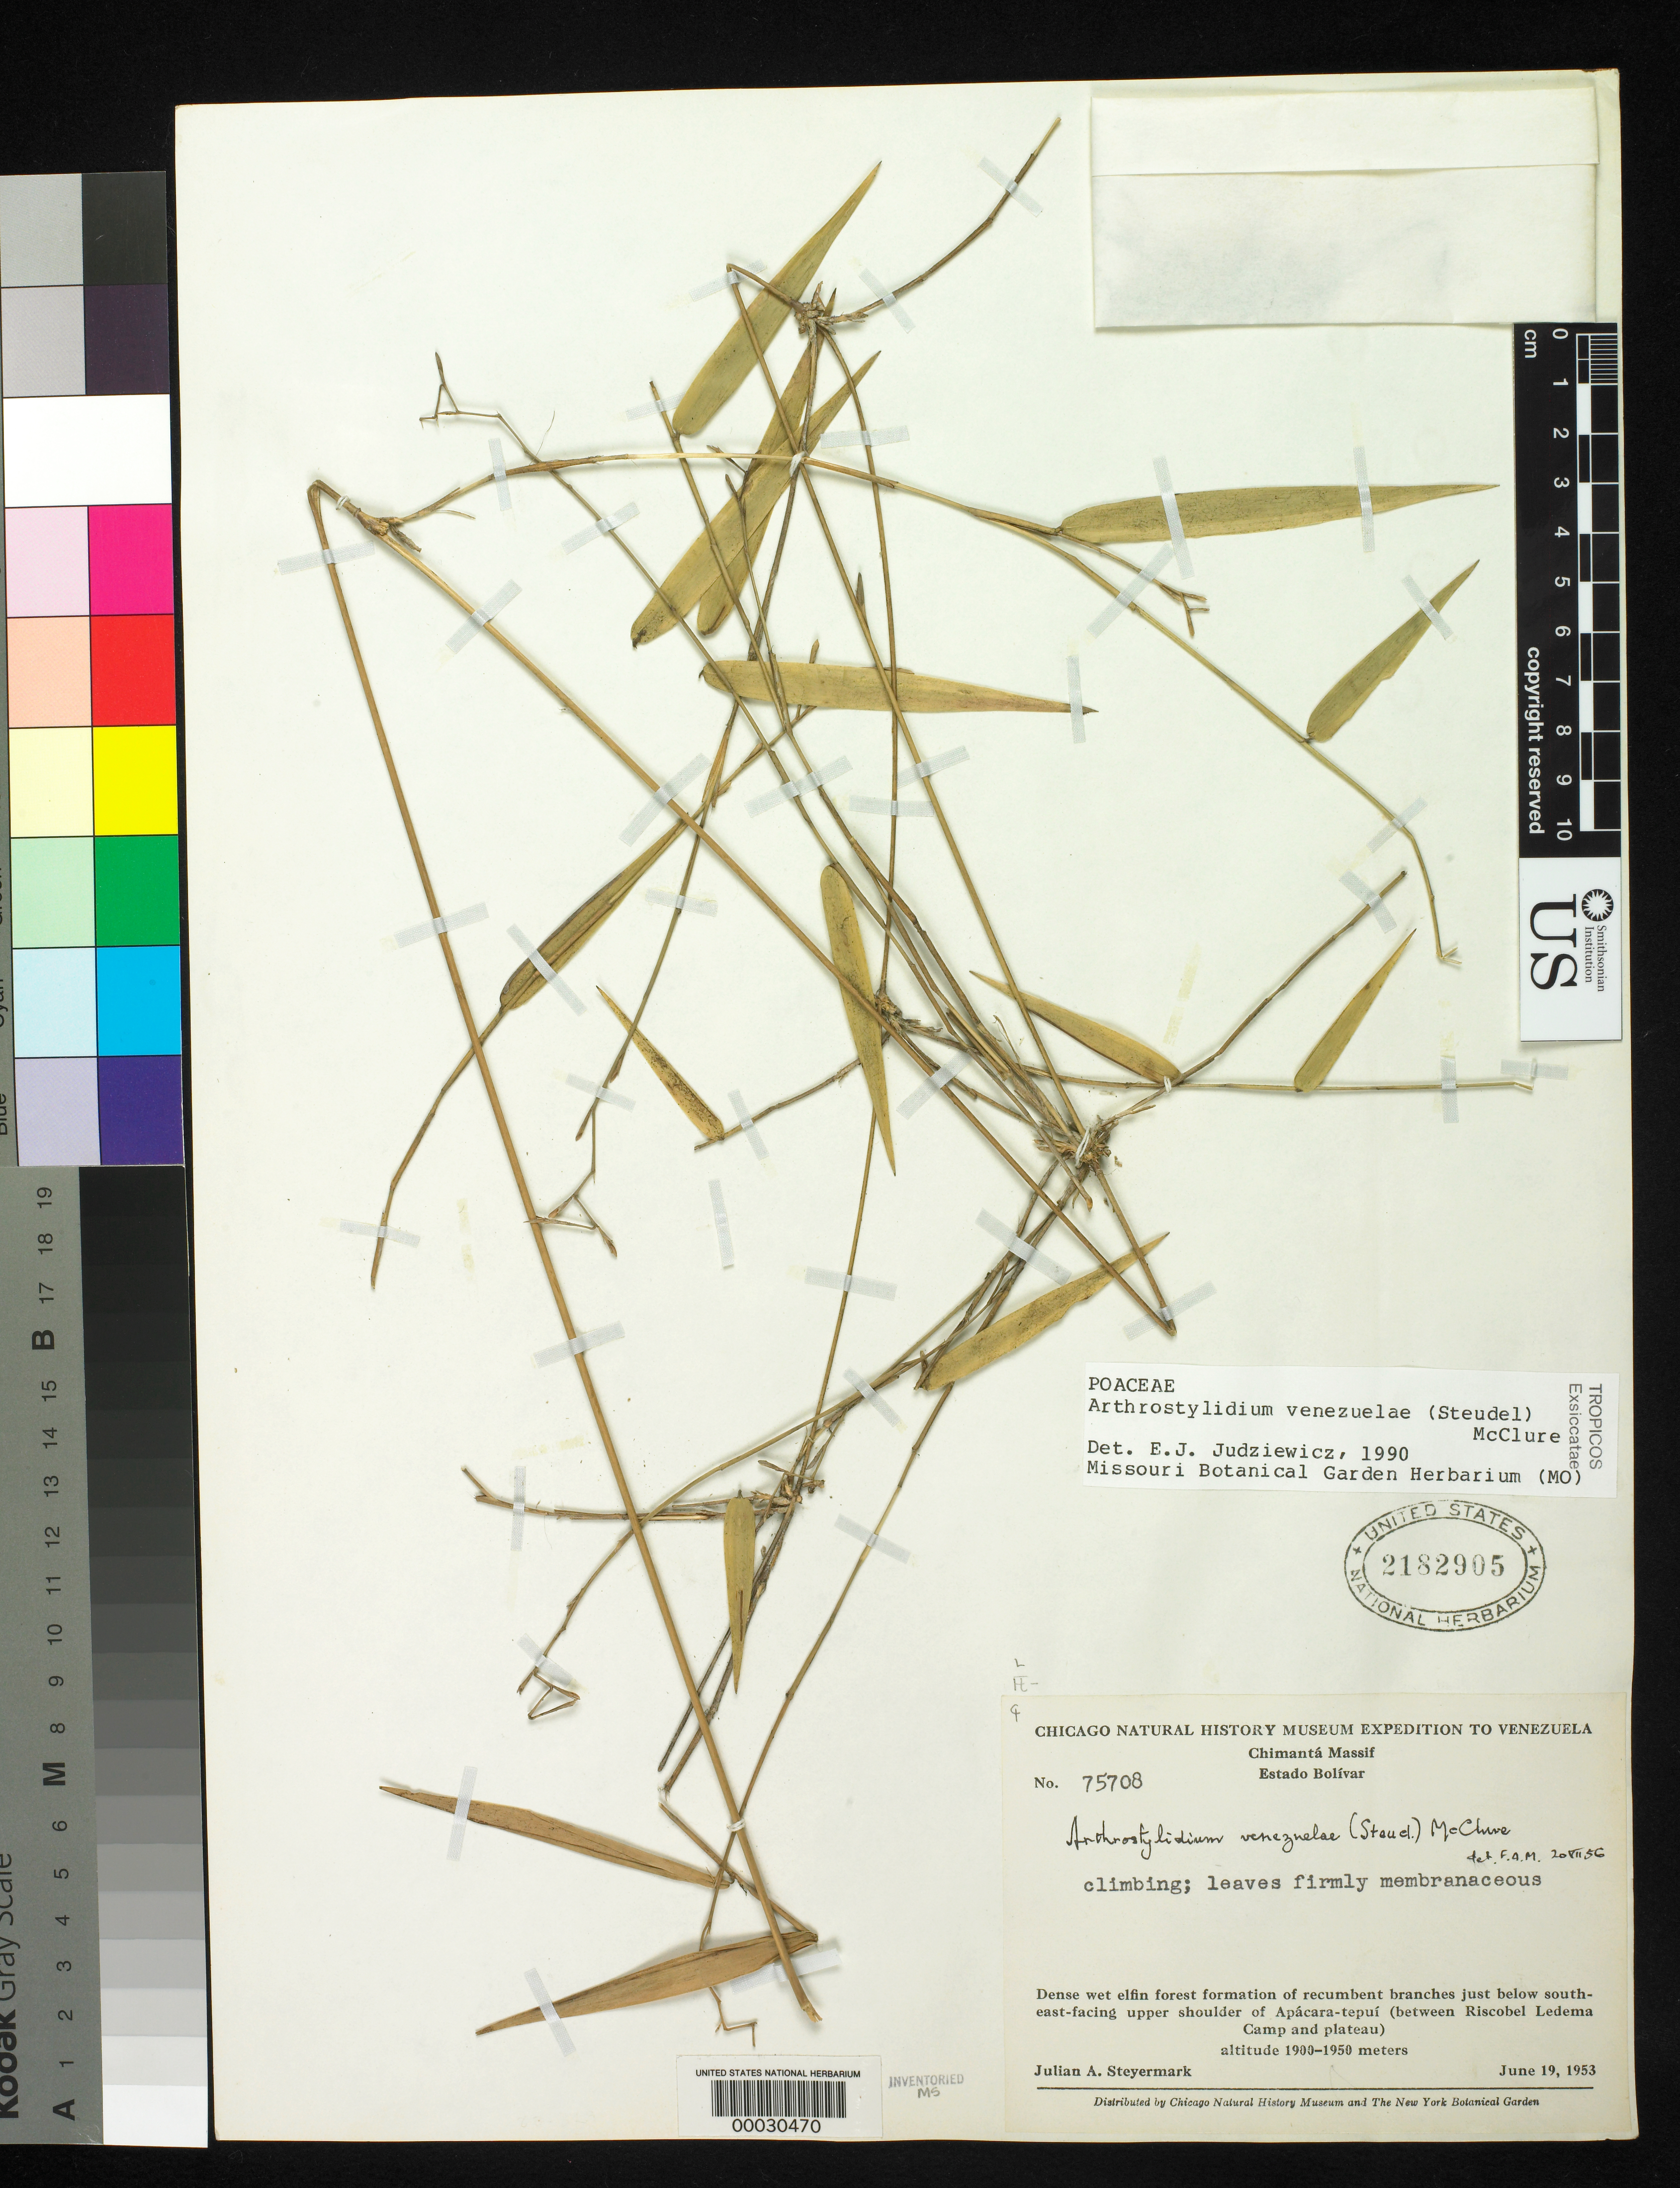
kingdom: Plantae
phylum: Tracheophyta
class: Liliopsida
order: Poales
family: Poaceae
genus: Arthrostylidium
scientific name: Arthrostylidium pubescens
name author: Rupr.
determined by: Judziewicz, E. J.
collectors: J. Steyermark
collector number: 75708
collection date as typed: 19 Jun 1953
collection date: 1953-06-19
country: Venezuela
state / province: Bolivar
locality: Just below se facing upper shoulder of apacara-tepui, between riscobel ledema camp and plateau; chimanta massif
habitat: Dense wet elfin forest formation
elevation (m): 1900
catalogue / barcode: US 2182905